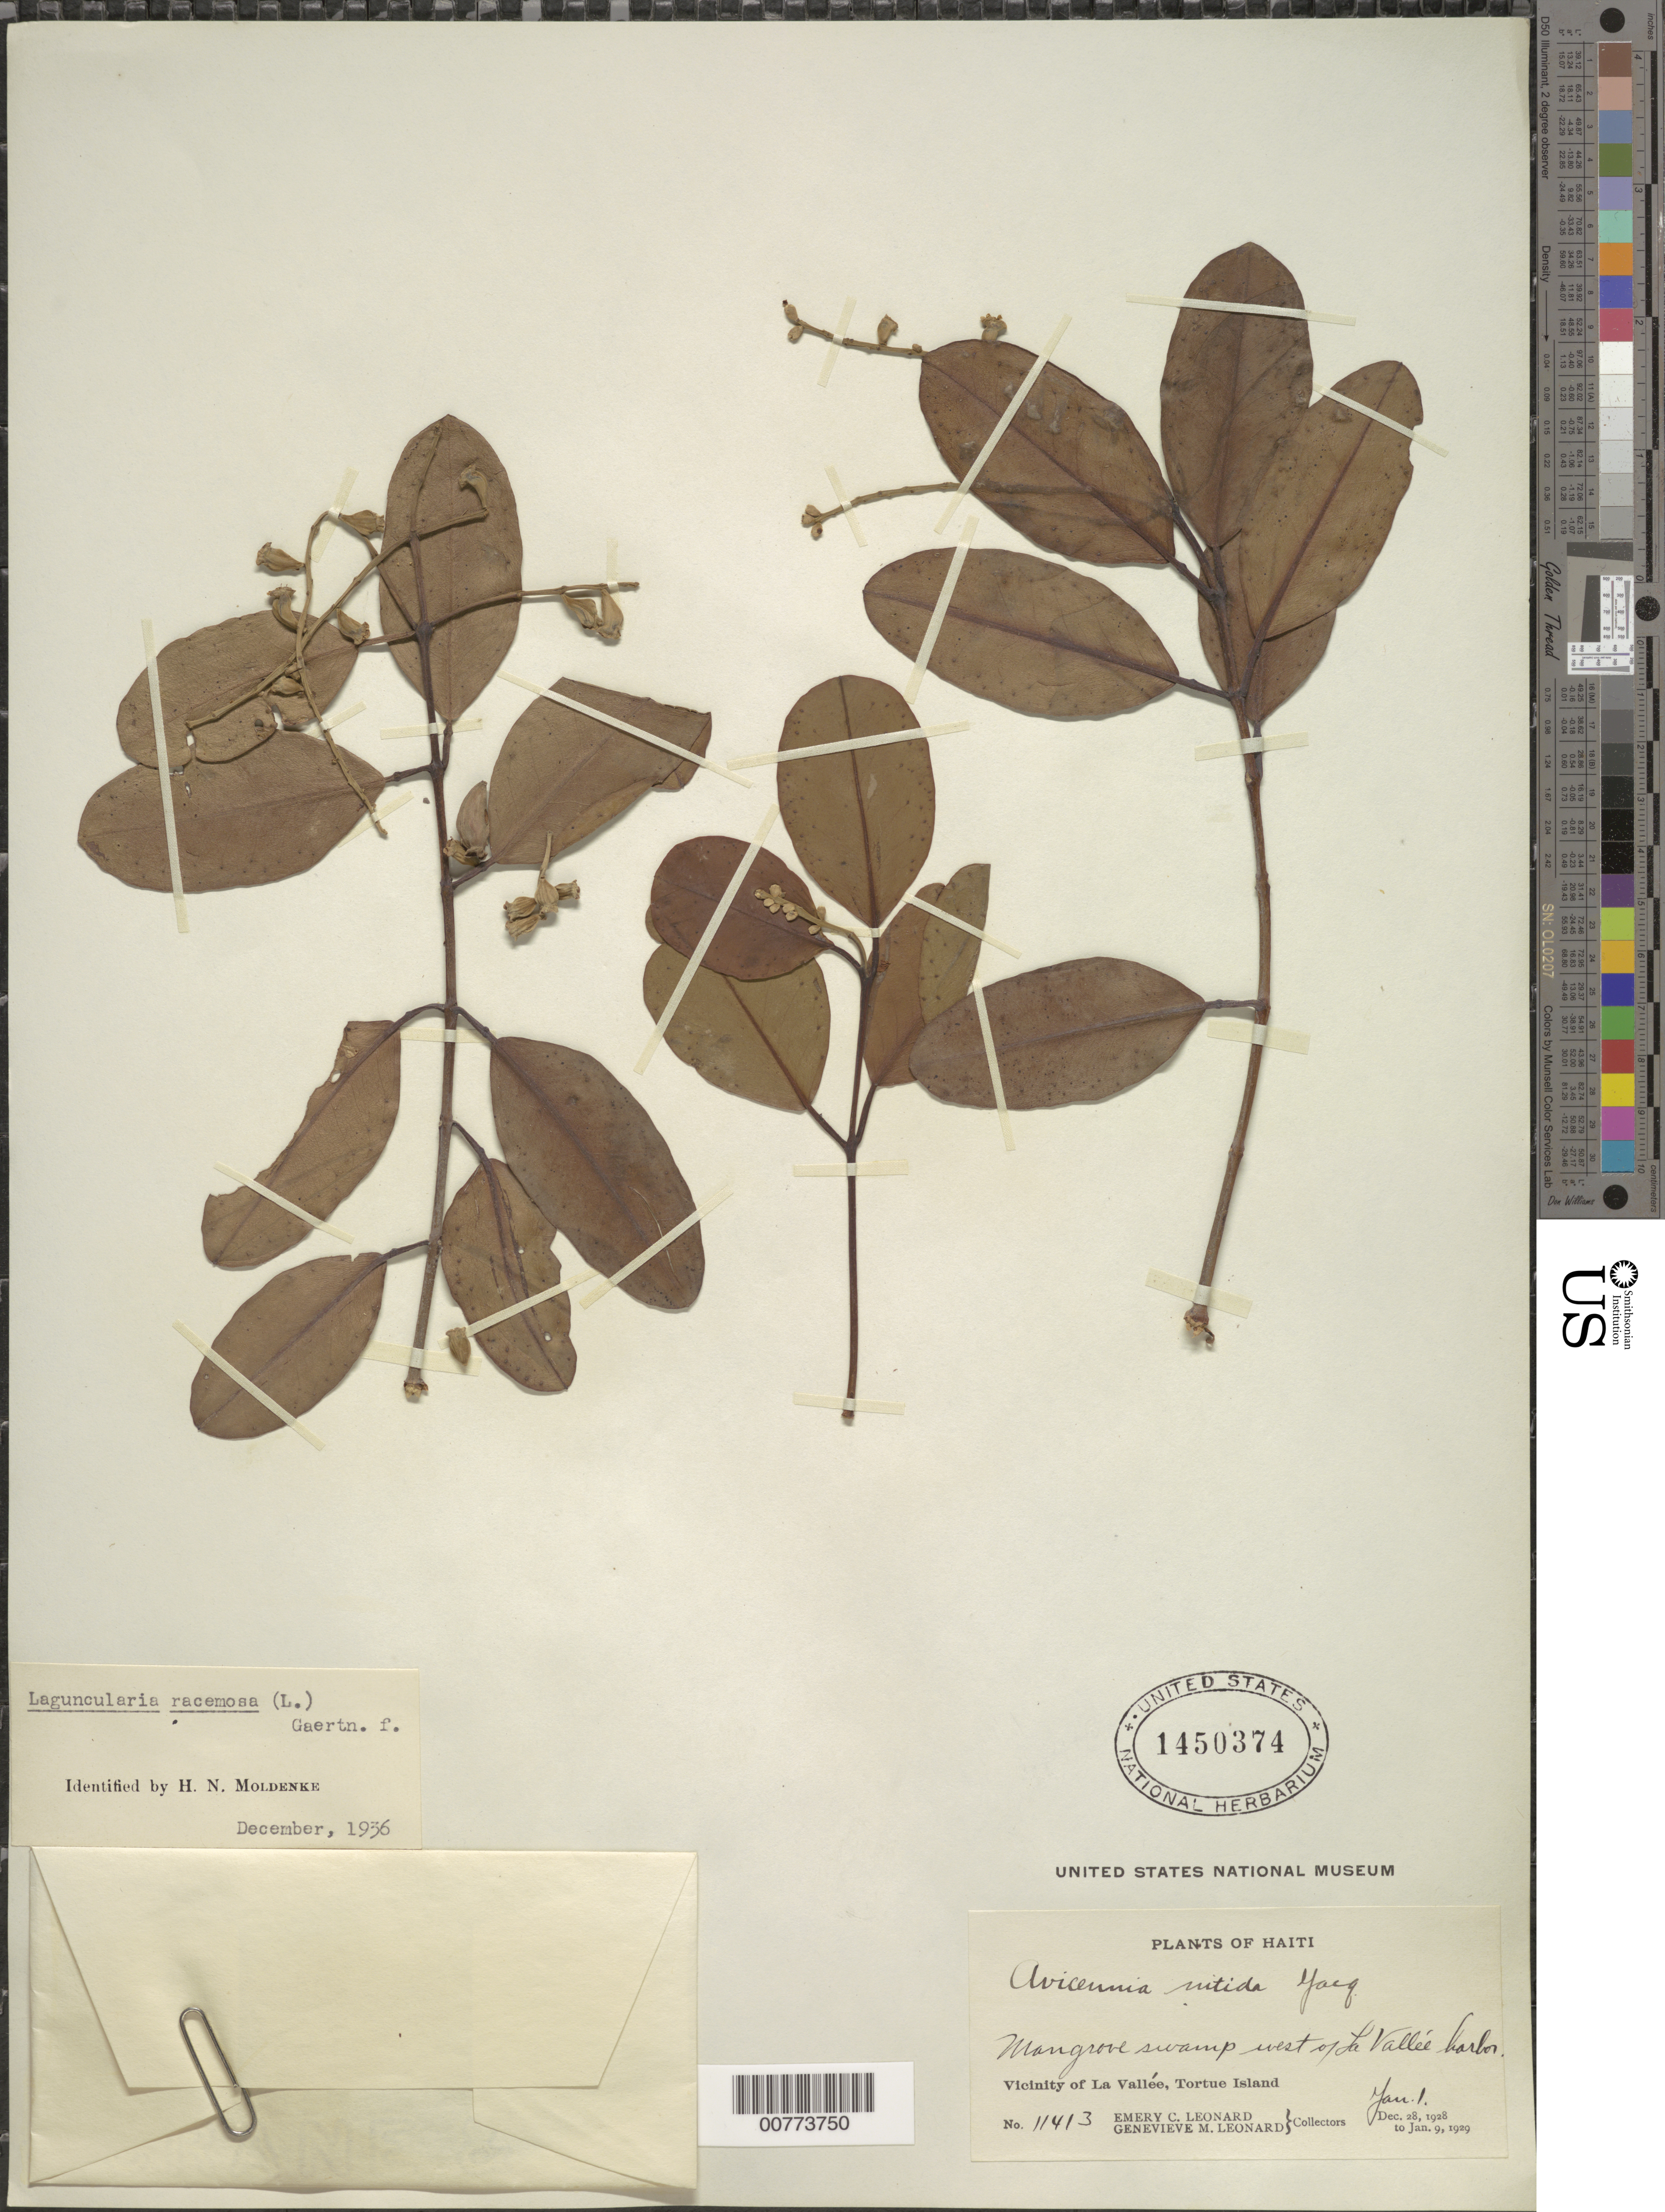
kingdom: Plantae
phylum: Tracheophyta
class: Magnoliopsida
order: Myrtales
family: Combretaceae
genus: Laguncularia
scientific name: Laguncularia racemosa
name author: (L.) C.F. Gaertn.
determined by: Moldenke, H. N.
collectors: E. C. Leonard & G. M. Leonard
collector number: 11413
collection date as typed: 01 Jan 1929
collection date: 1929-01-01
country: Haiti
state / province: Nord-Óuest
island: Île de la Tortue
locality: Tortue Island, vicinity of La Vallée, west of La Vallée harbor.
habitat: Mangrove swamp.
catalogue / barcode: US 1450374